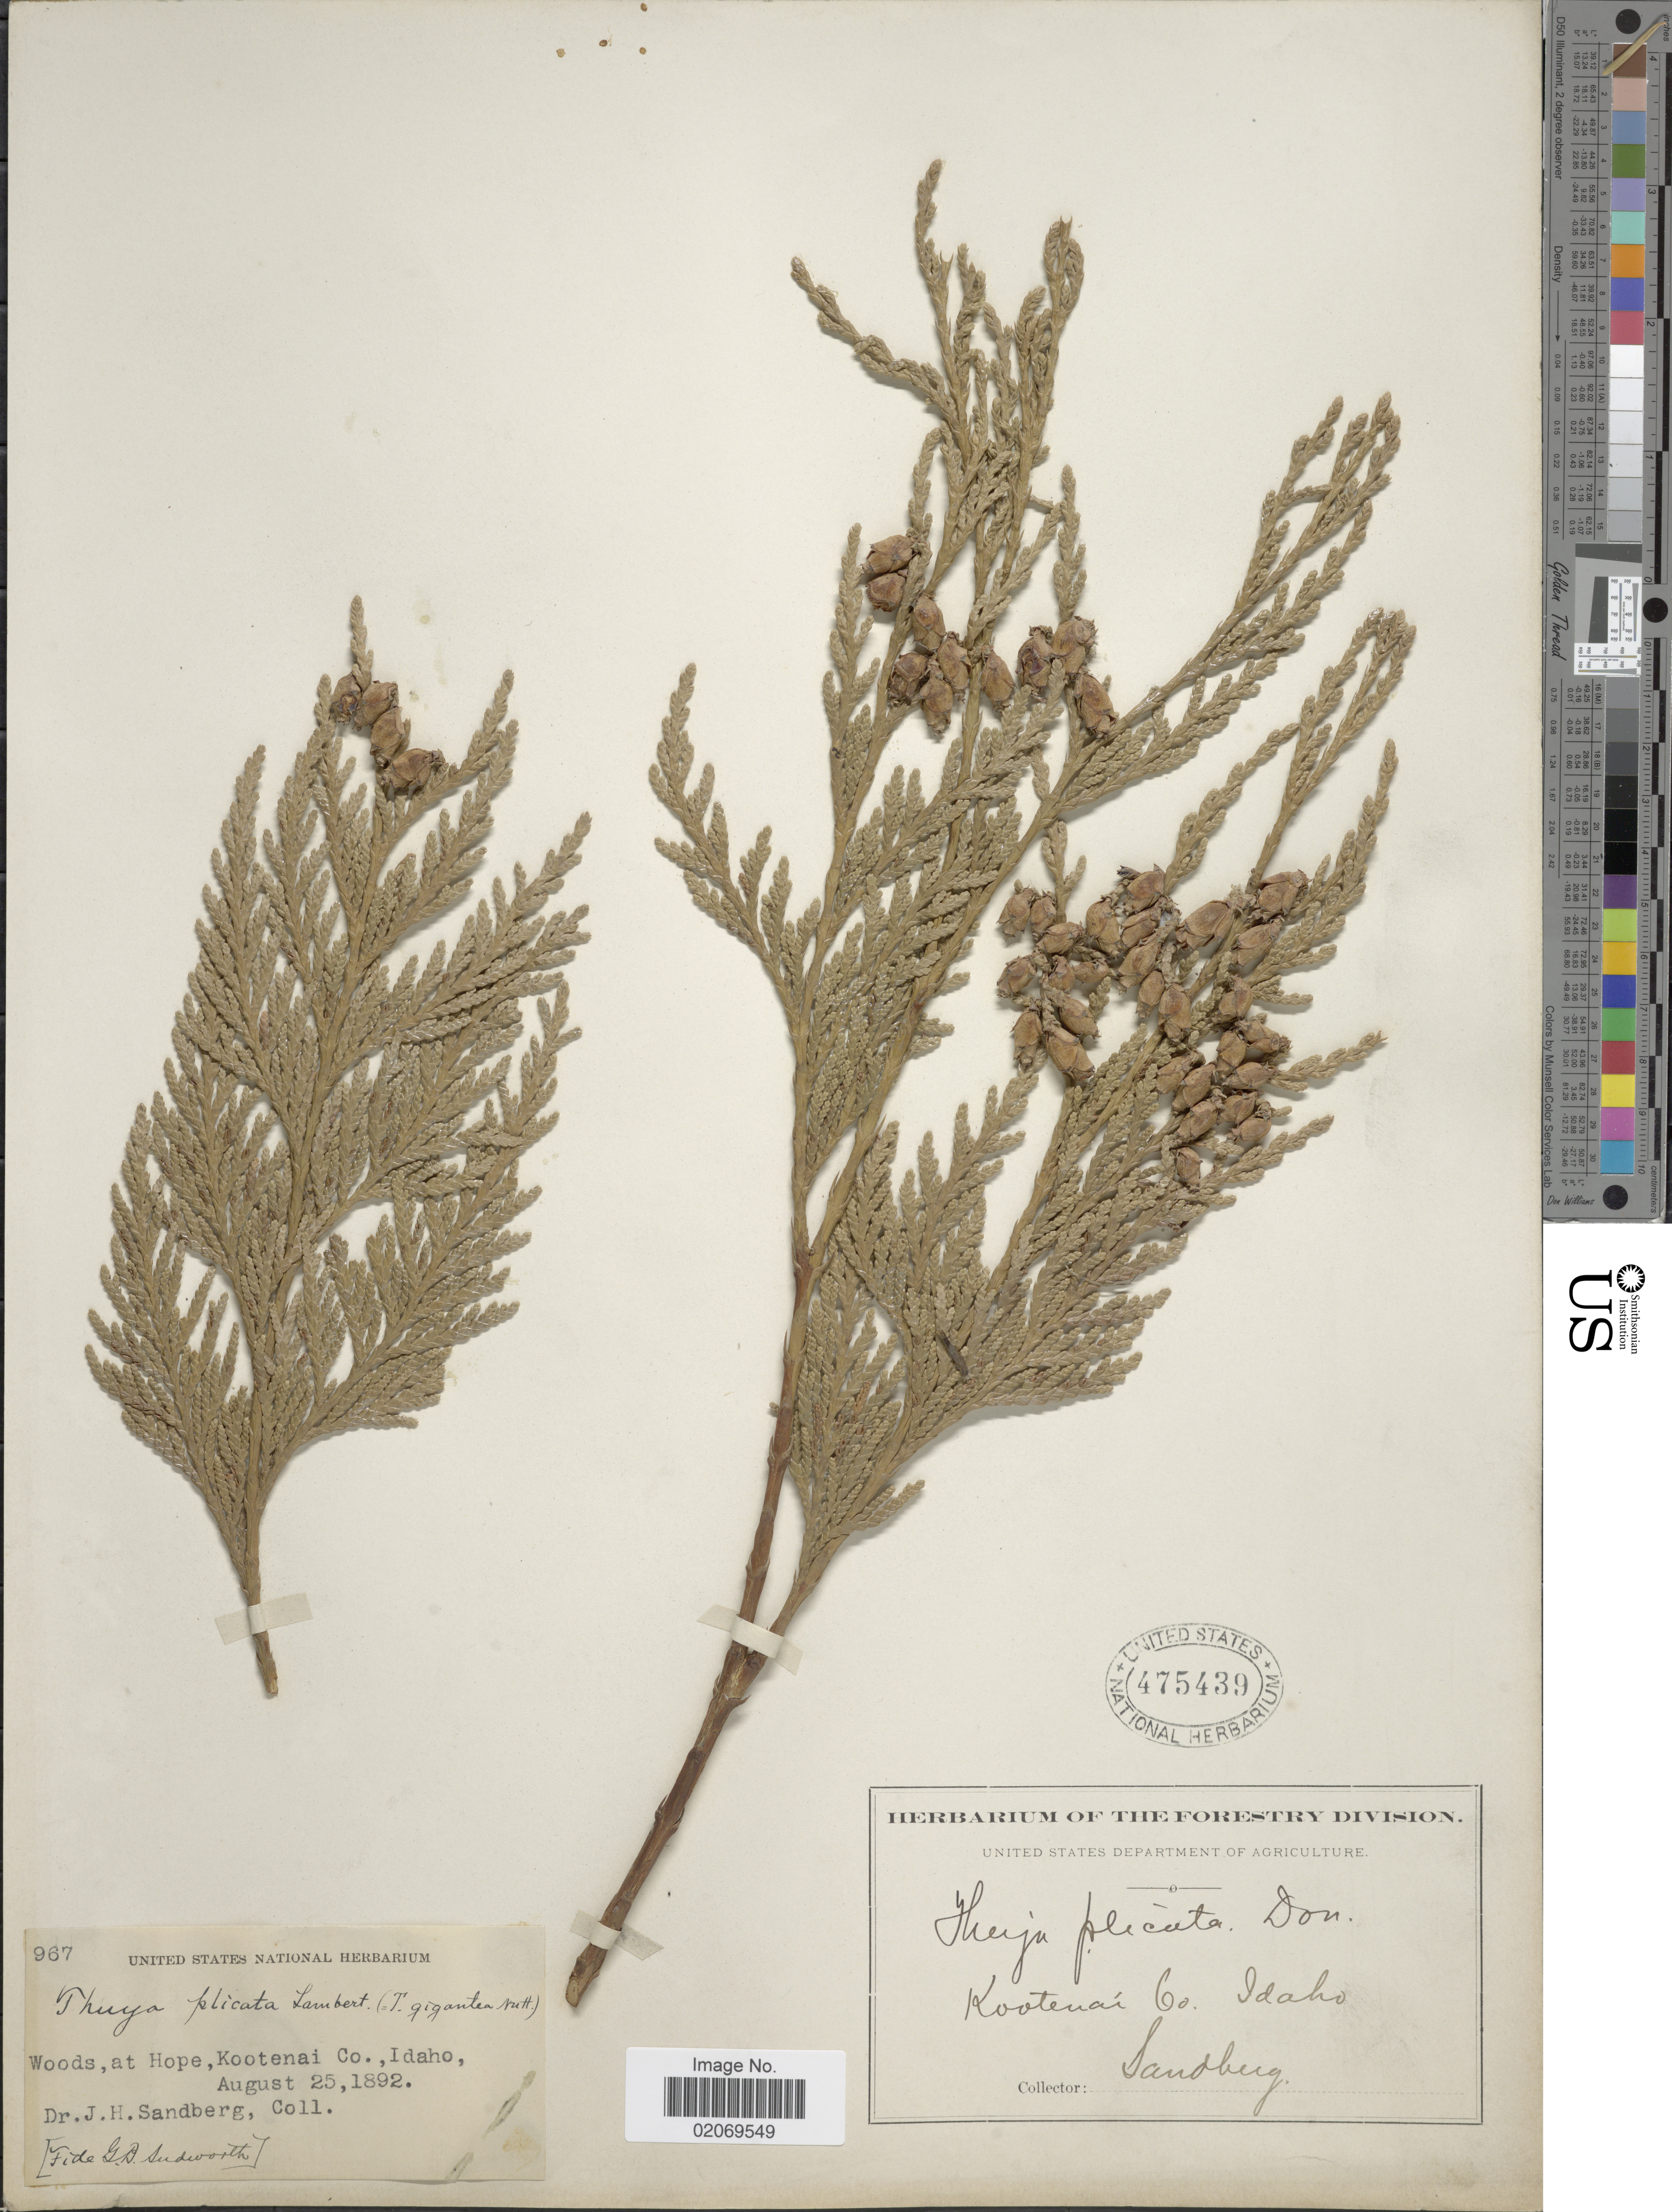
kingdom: Plantae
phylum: Tracheophyta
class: Pinopsida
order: Pinales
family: Cupressaceae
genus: Thuja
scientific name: Thuja plicata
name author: Donn & D. Don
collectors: J. H. Sandberg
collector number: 967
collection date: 1892-08-25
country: United States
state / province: Idaho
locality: Woods, at Hope, Kootenai Co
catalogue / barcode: US 475439